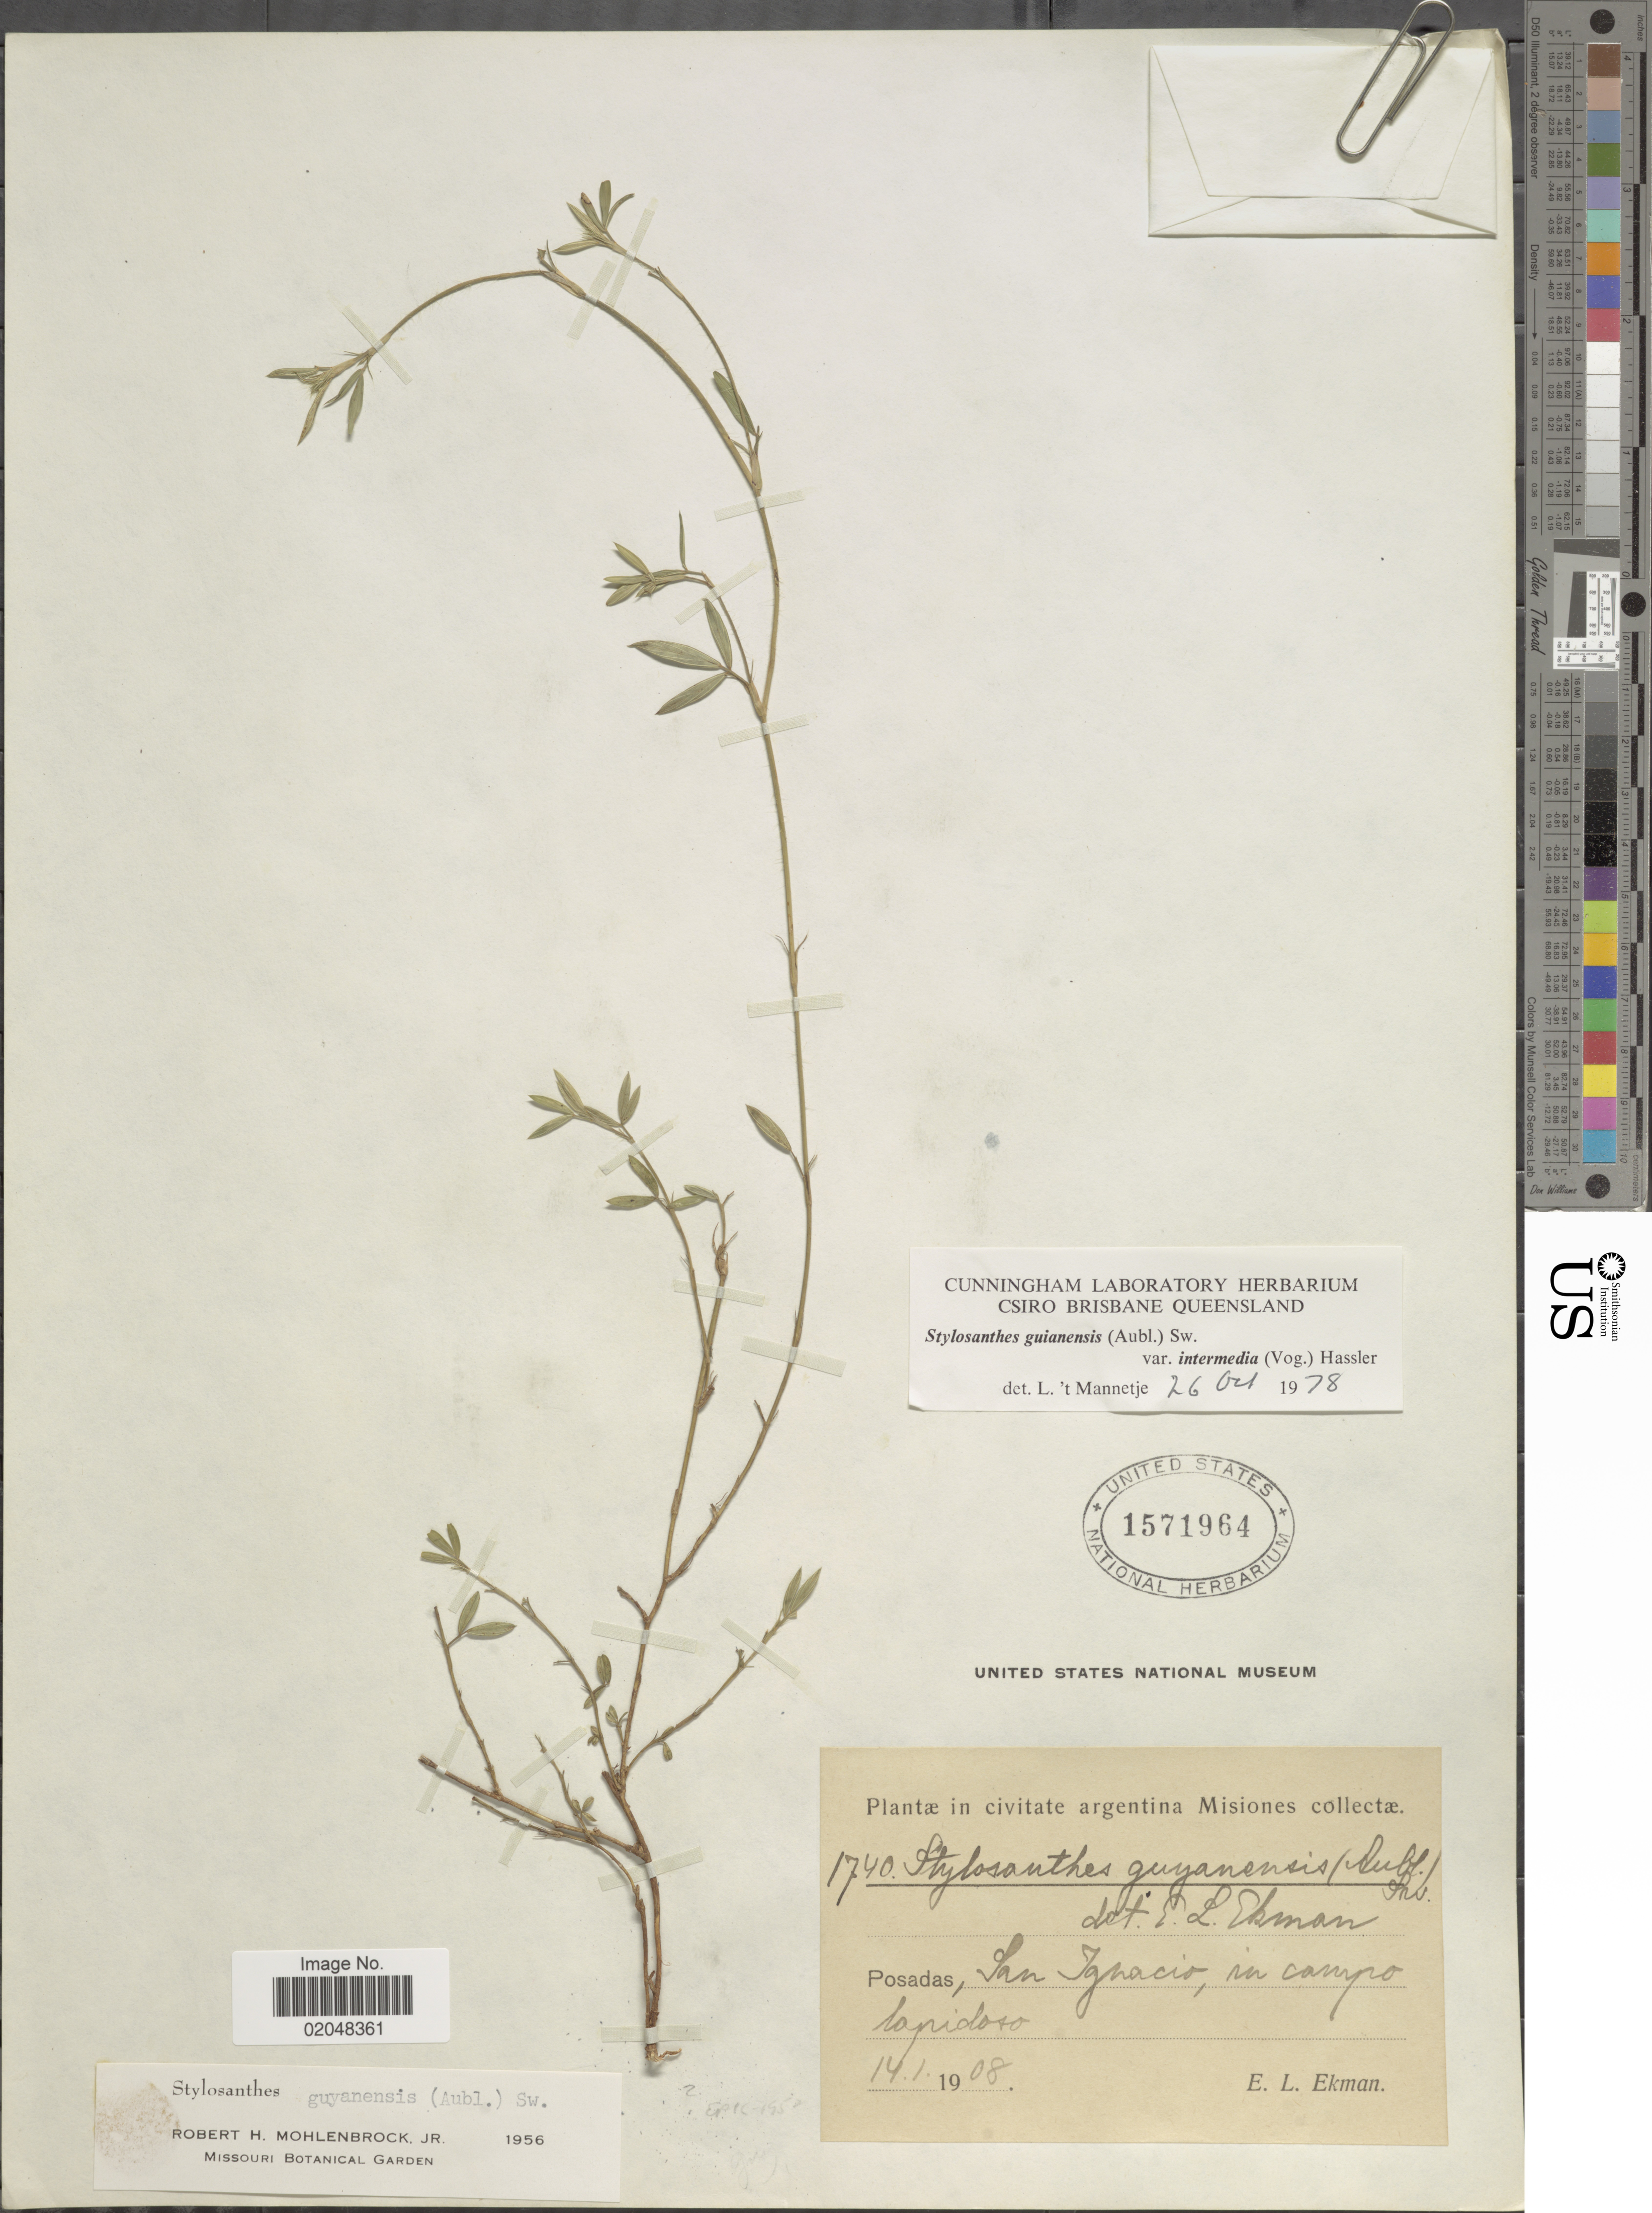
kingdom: Plantae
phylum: Tracheophyta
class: Magnoliopsida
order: Fabales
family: Fabaceae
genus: Stylosanthes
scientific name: Stylosanthes guianensis var. intermedia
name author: (Vogel) Hassl.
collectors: E. L. Ekman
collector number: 1740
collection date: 1908-01-14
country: Argentina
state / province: Misiones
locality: Posadas, San Ignacio.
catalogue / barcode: US 1571964